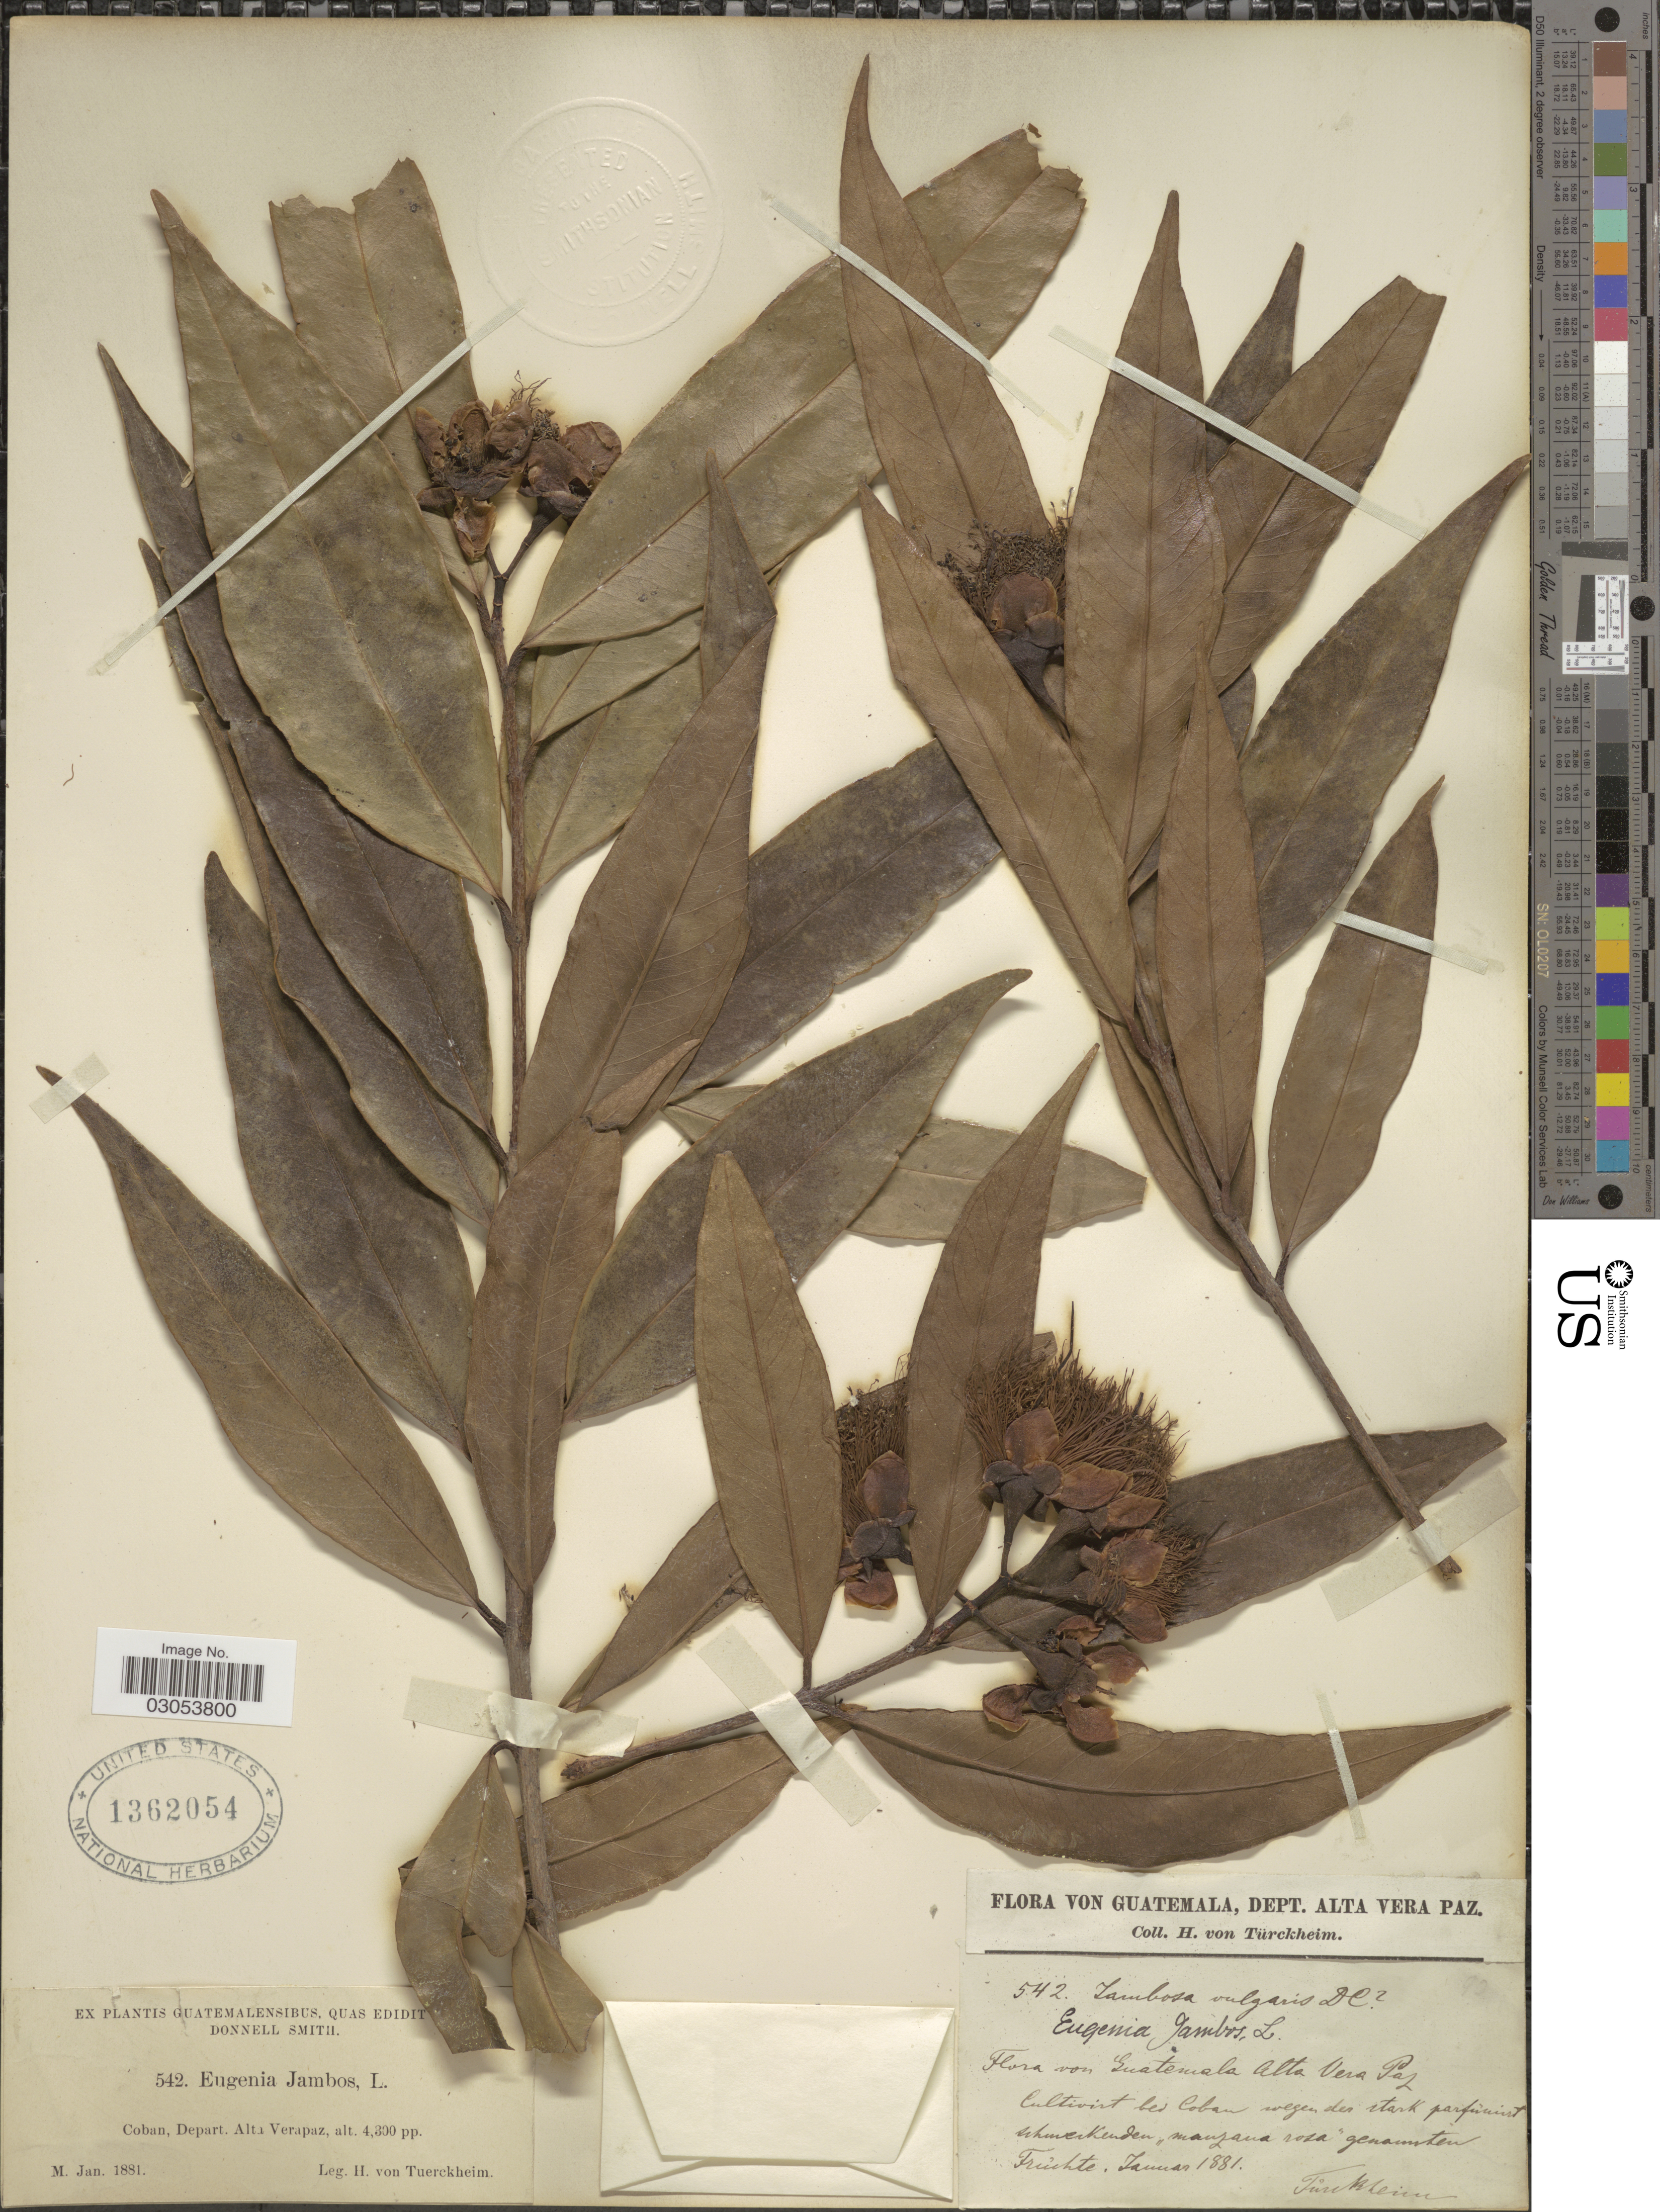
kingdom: Plantae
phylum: Tracheophyta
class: Magnoliopsida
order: Myrtales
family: Myrtaceae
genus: Syzygium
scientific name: Syzygium jambos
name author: (L.) Alston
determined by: Strong, Mark T., (BOT), Smithsonian Institution - National Museum of Natural History (UNITED STATES)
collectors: H. von Türckheim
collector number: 542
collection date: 1881-01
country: Guatemala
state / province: Alta Verapaz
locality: Coban, Depart, Alta Verapaz.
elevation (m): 1311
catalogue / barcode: US 1362054